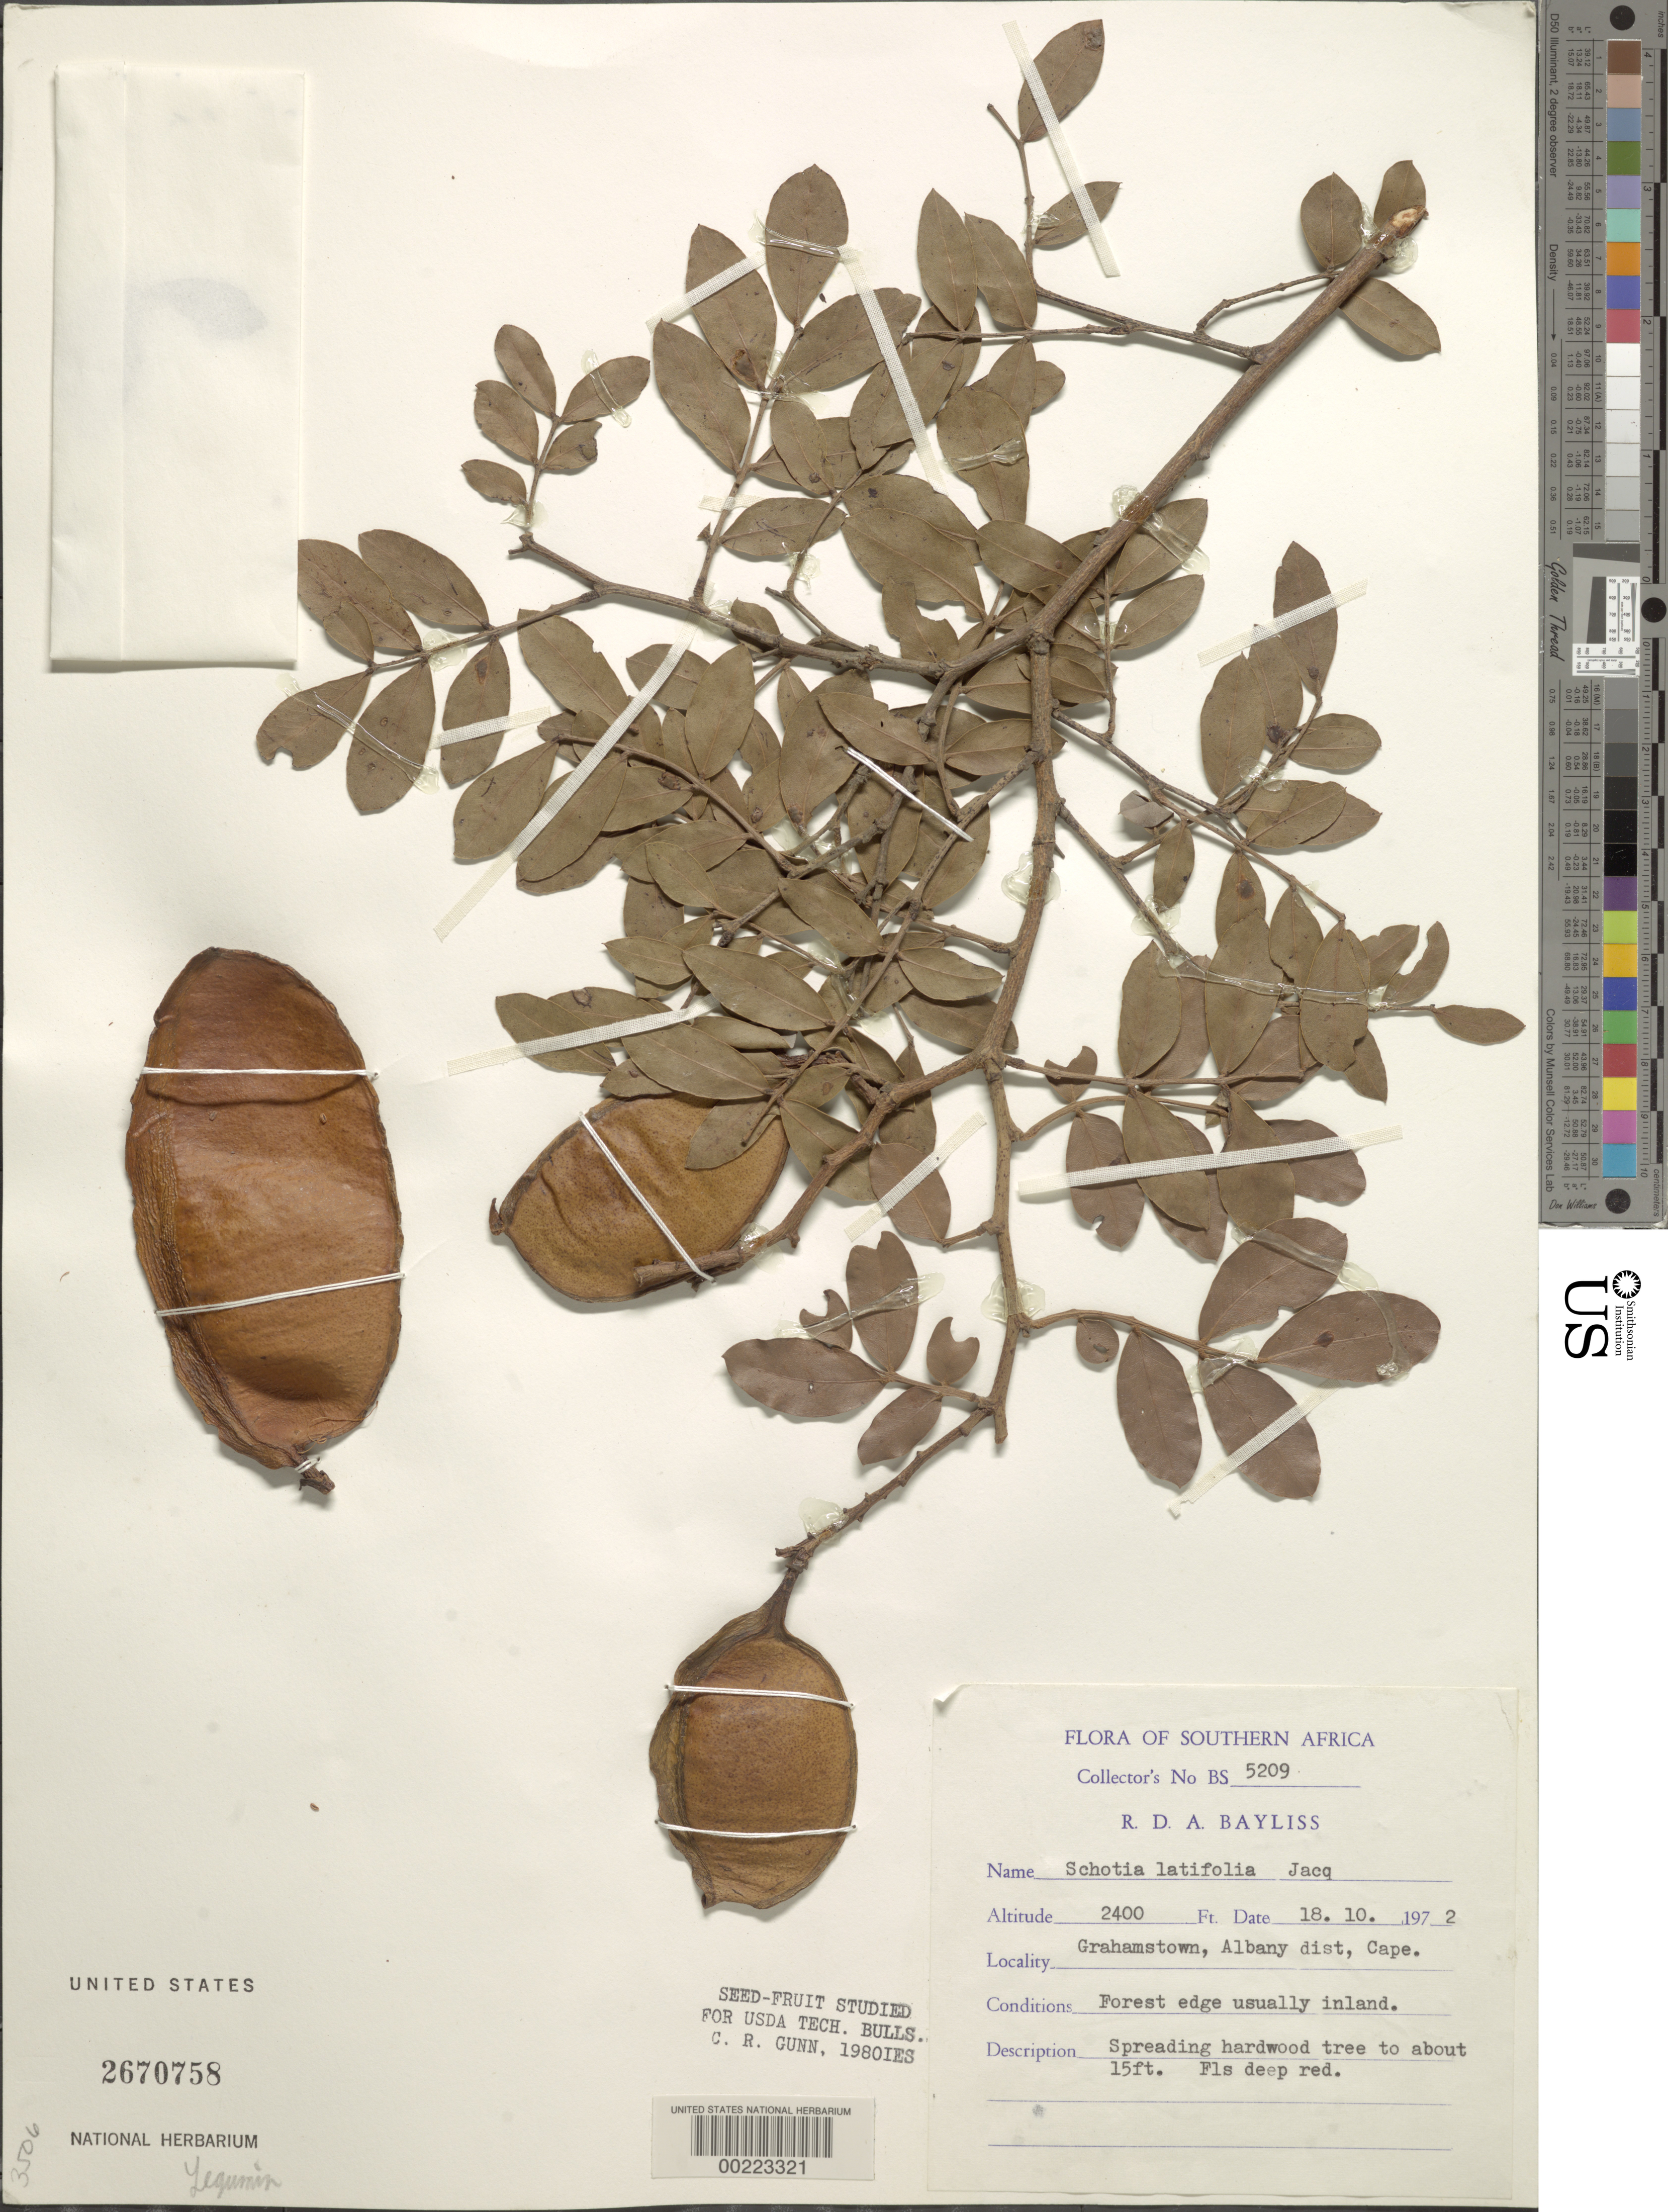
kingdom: Plantae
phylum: Tracheophyta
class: Magnoliopsida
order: Fabales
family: Fabaceae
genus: Schotia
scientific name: Schotia latifolia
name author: Jacq.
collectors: R. D. Bayliss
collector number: Bs5209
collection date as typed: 18 Oct 1972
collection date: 1972-10-18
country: South Africa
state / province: Eastern Cape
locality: Grahamstown. Albany Dist.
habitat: Forest edge usually inland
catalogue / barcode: US 2670758